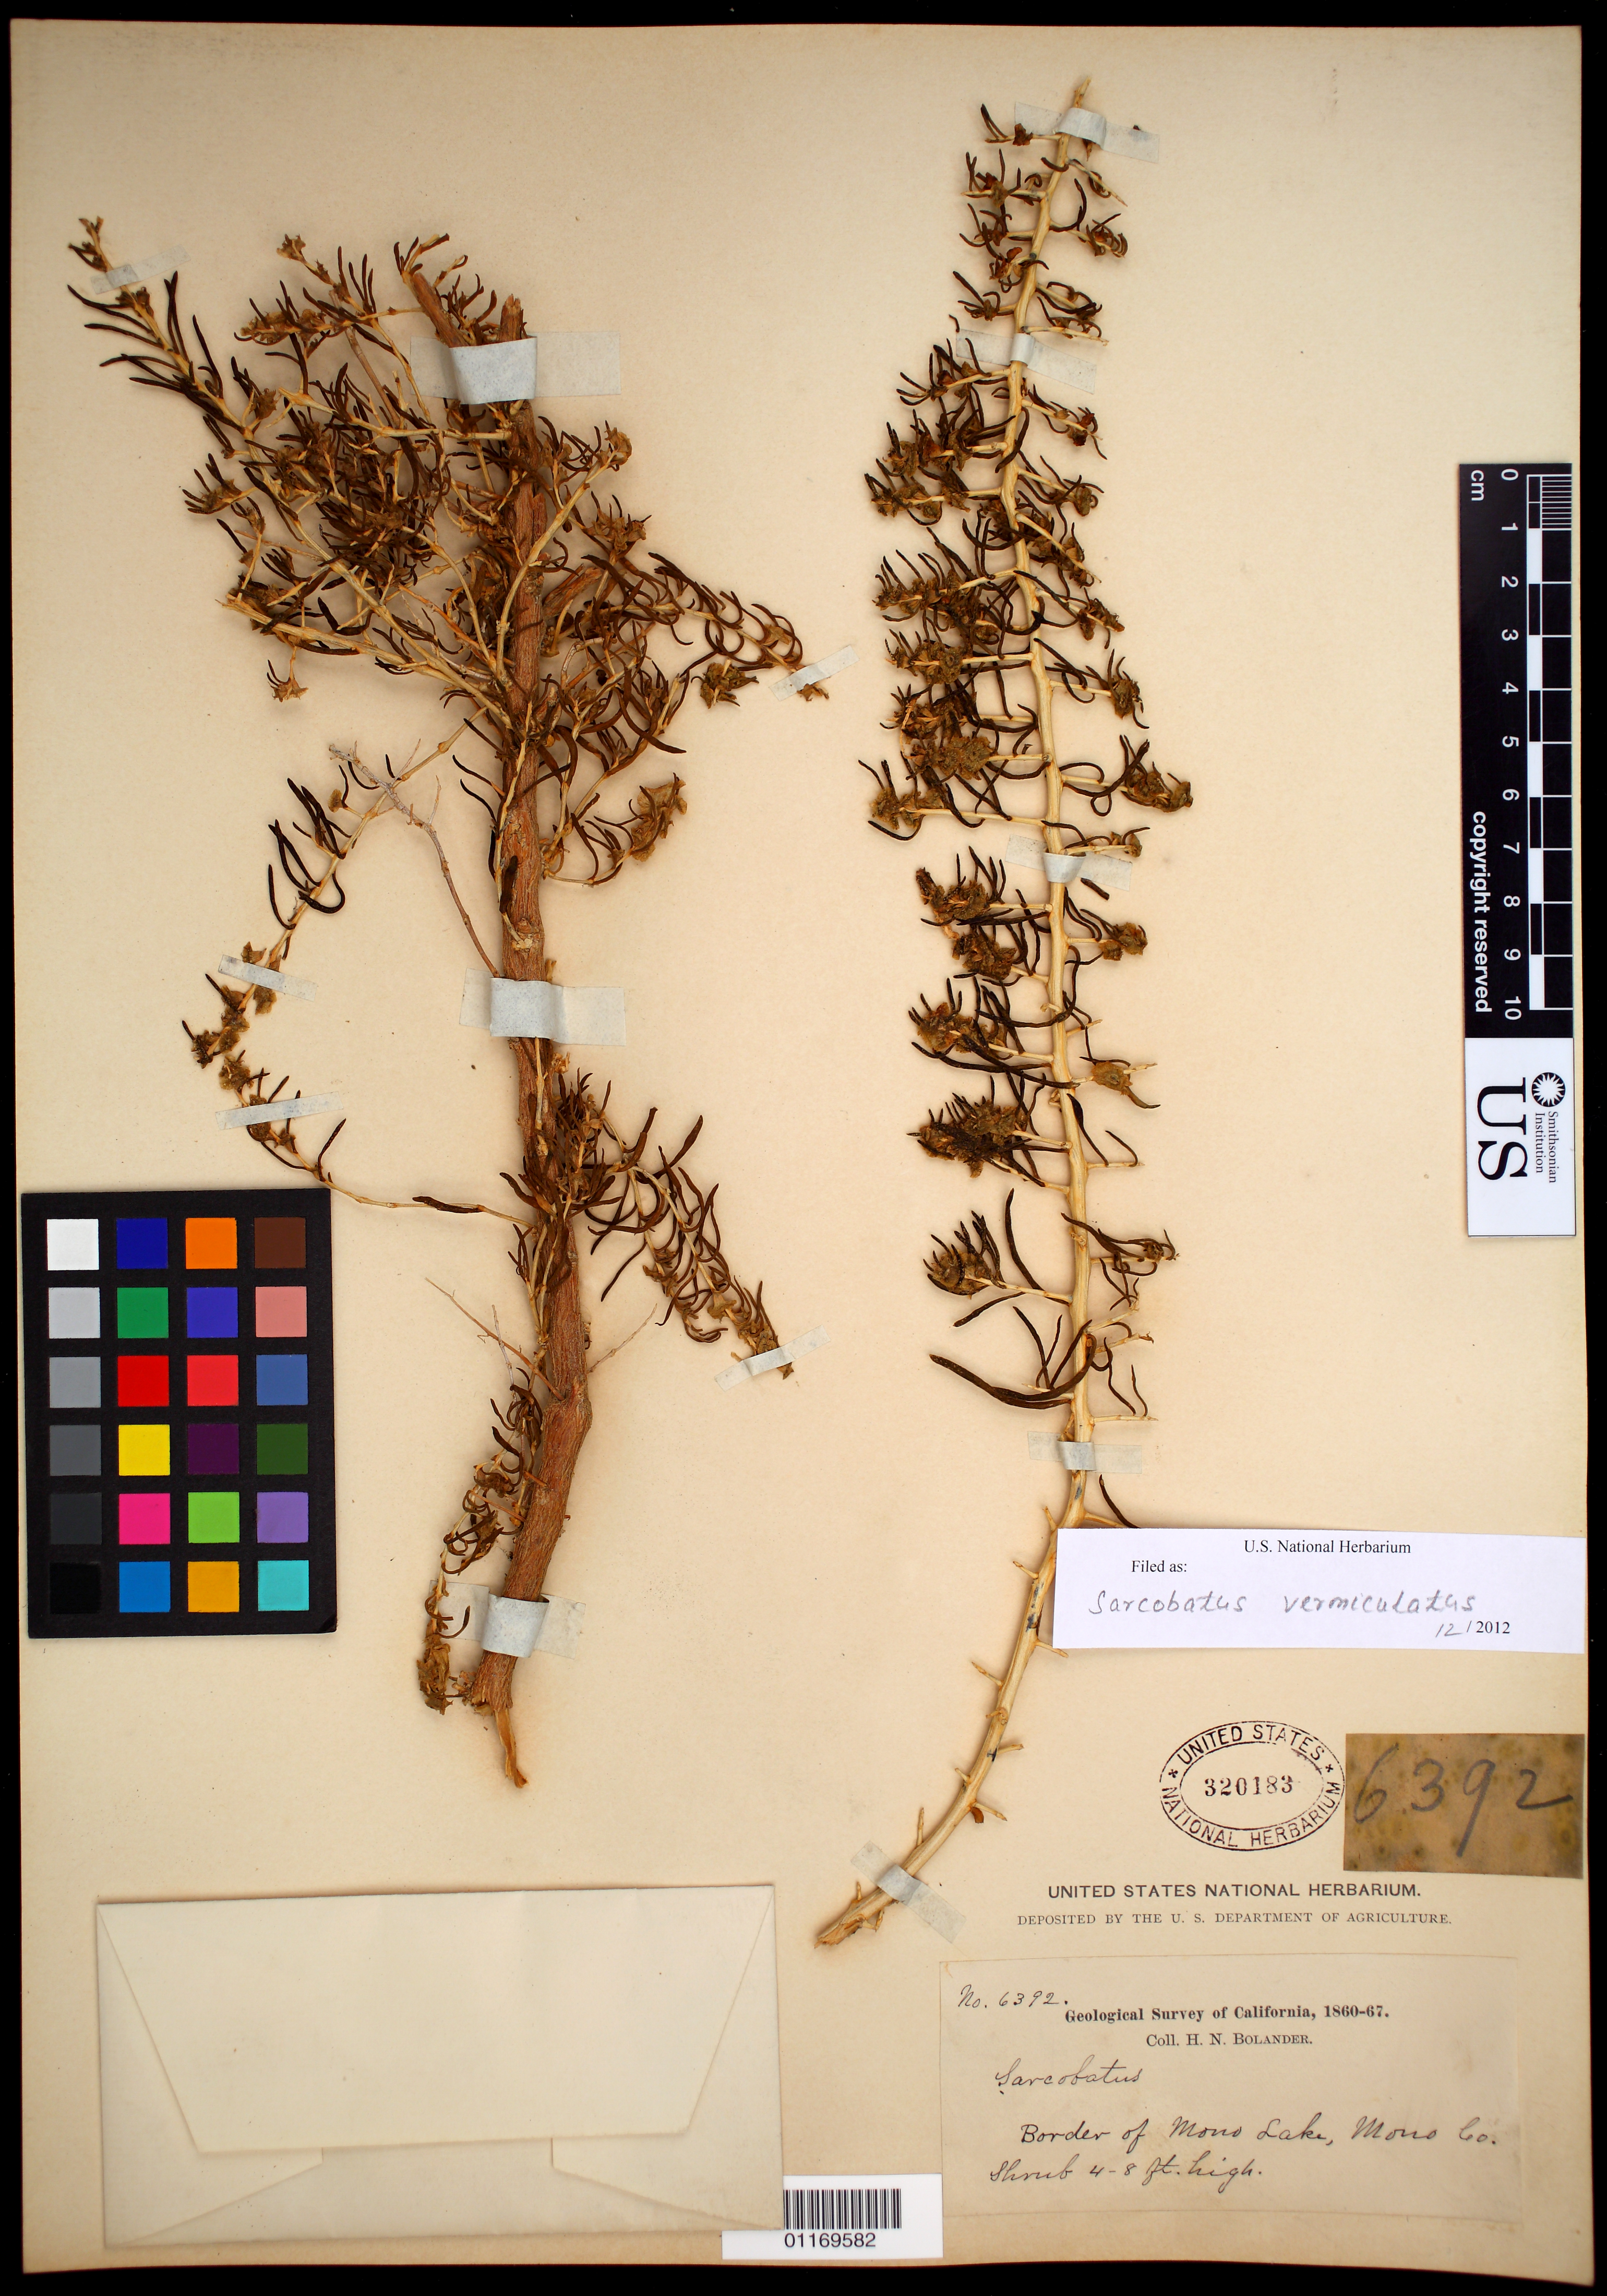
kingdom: Plantae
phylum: Tracheophyta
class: Magnoliopsida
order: Caryophyllales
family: Sarcobataceae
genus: Sarcobatus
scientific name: Sarcobatus vermiculatus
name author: (Hook.) Torr.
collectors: H. Bolander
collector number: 6392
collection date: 1860/1867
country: United States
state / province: California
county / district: Mono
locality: Border of Mono Lake.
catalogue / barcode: US 320183